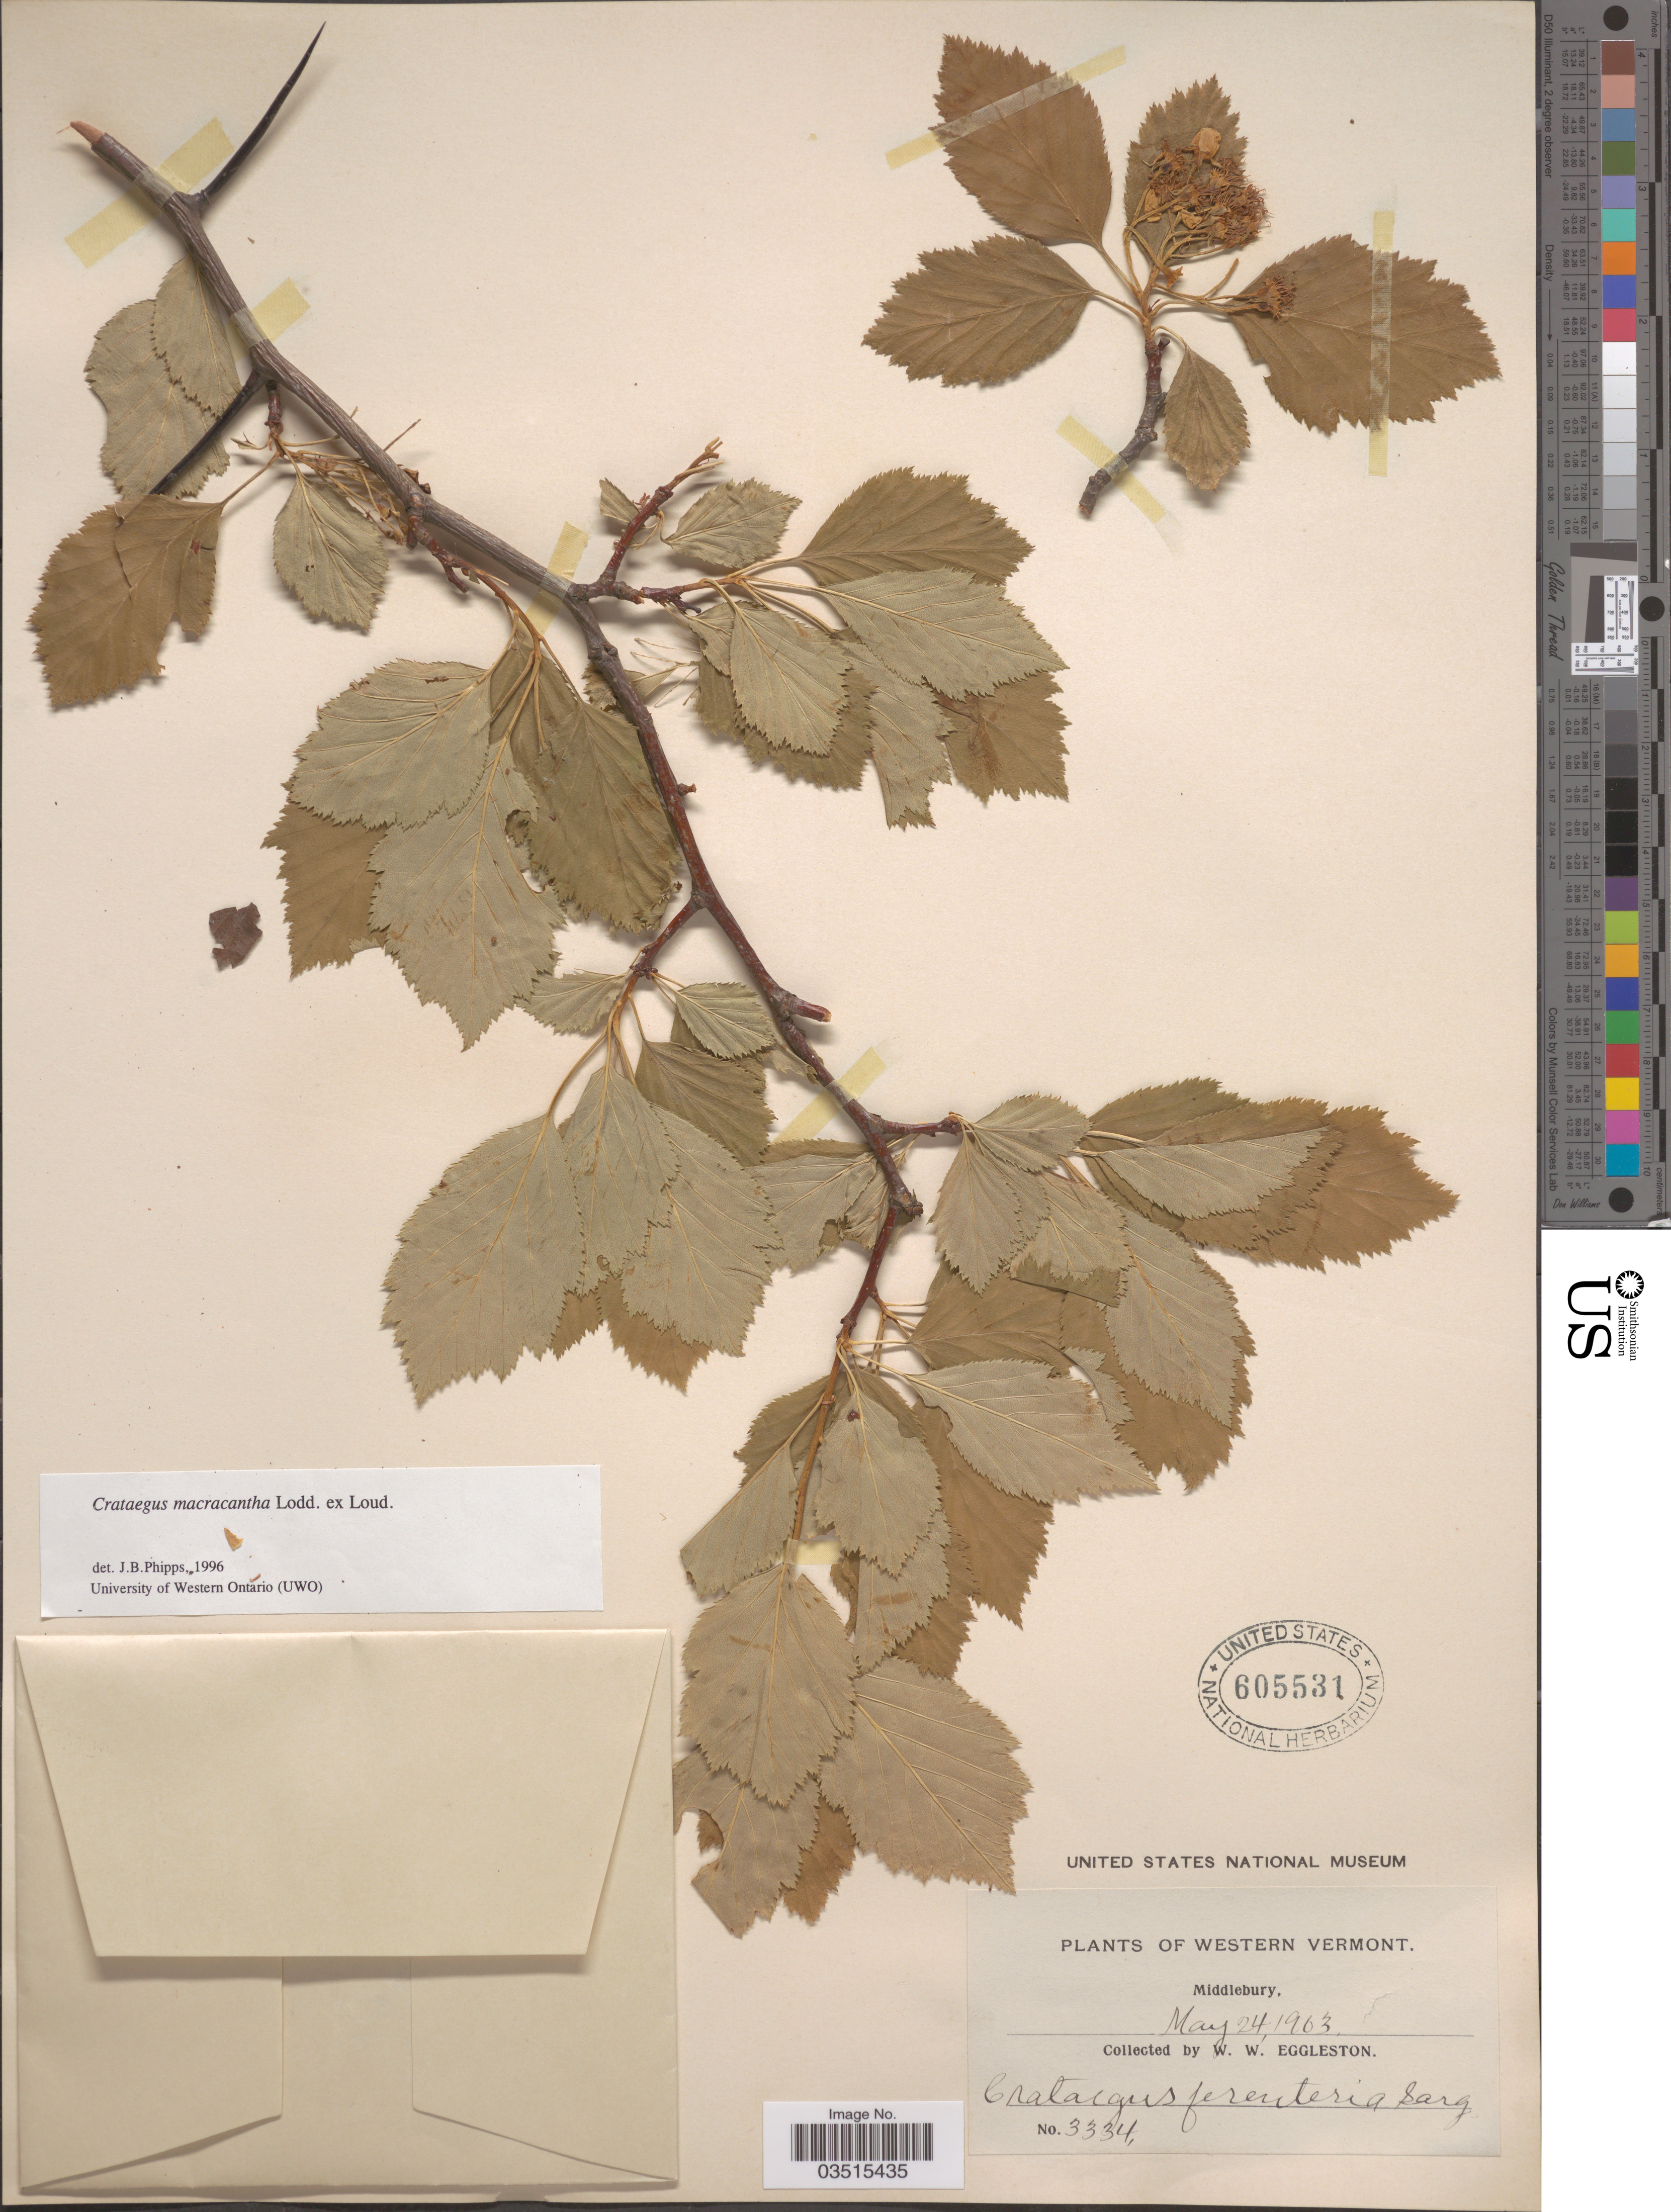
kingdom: Plantae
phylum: Tracheophyta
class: Magnoliopsida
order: Rosales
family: Rosaceae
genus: Crataegus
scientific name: Crataegus macracantha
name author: (Lindl.) Lodd. ex Loudon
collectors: W. W. Eggleston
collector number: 3334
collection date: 1903-05-24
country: United States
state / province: Vermont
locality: Western Vermont. Middlebury.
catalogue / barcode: US 605531